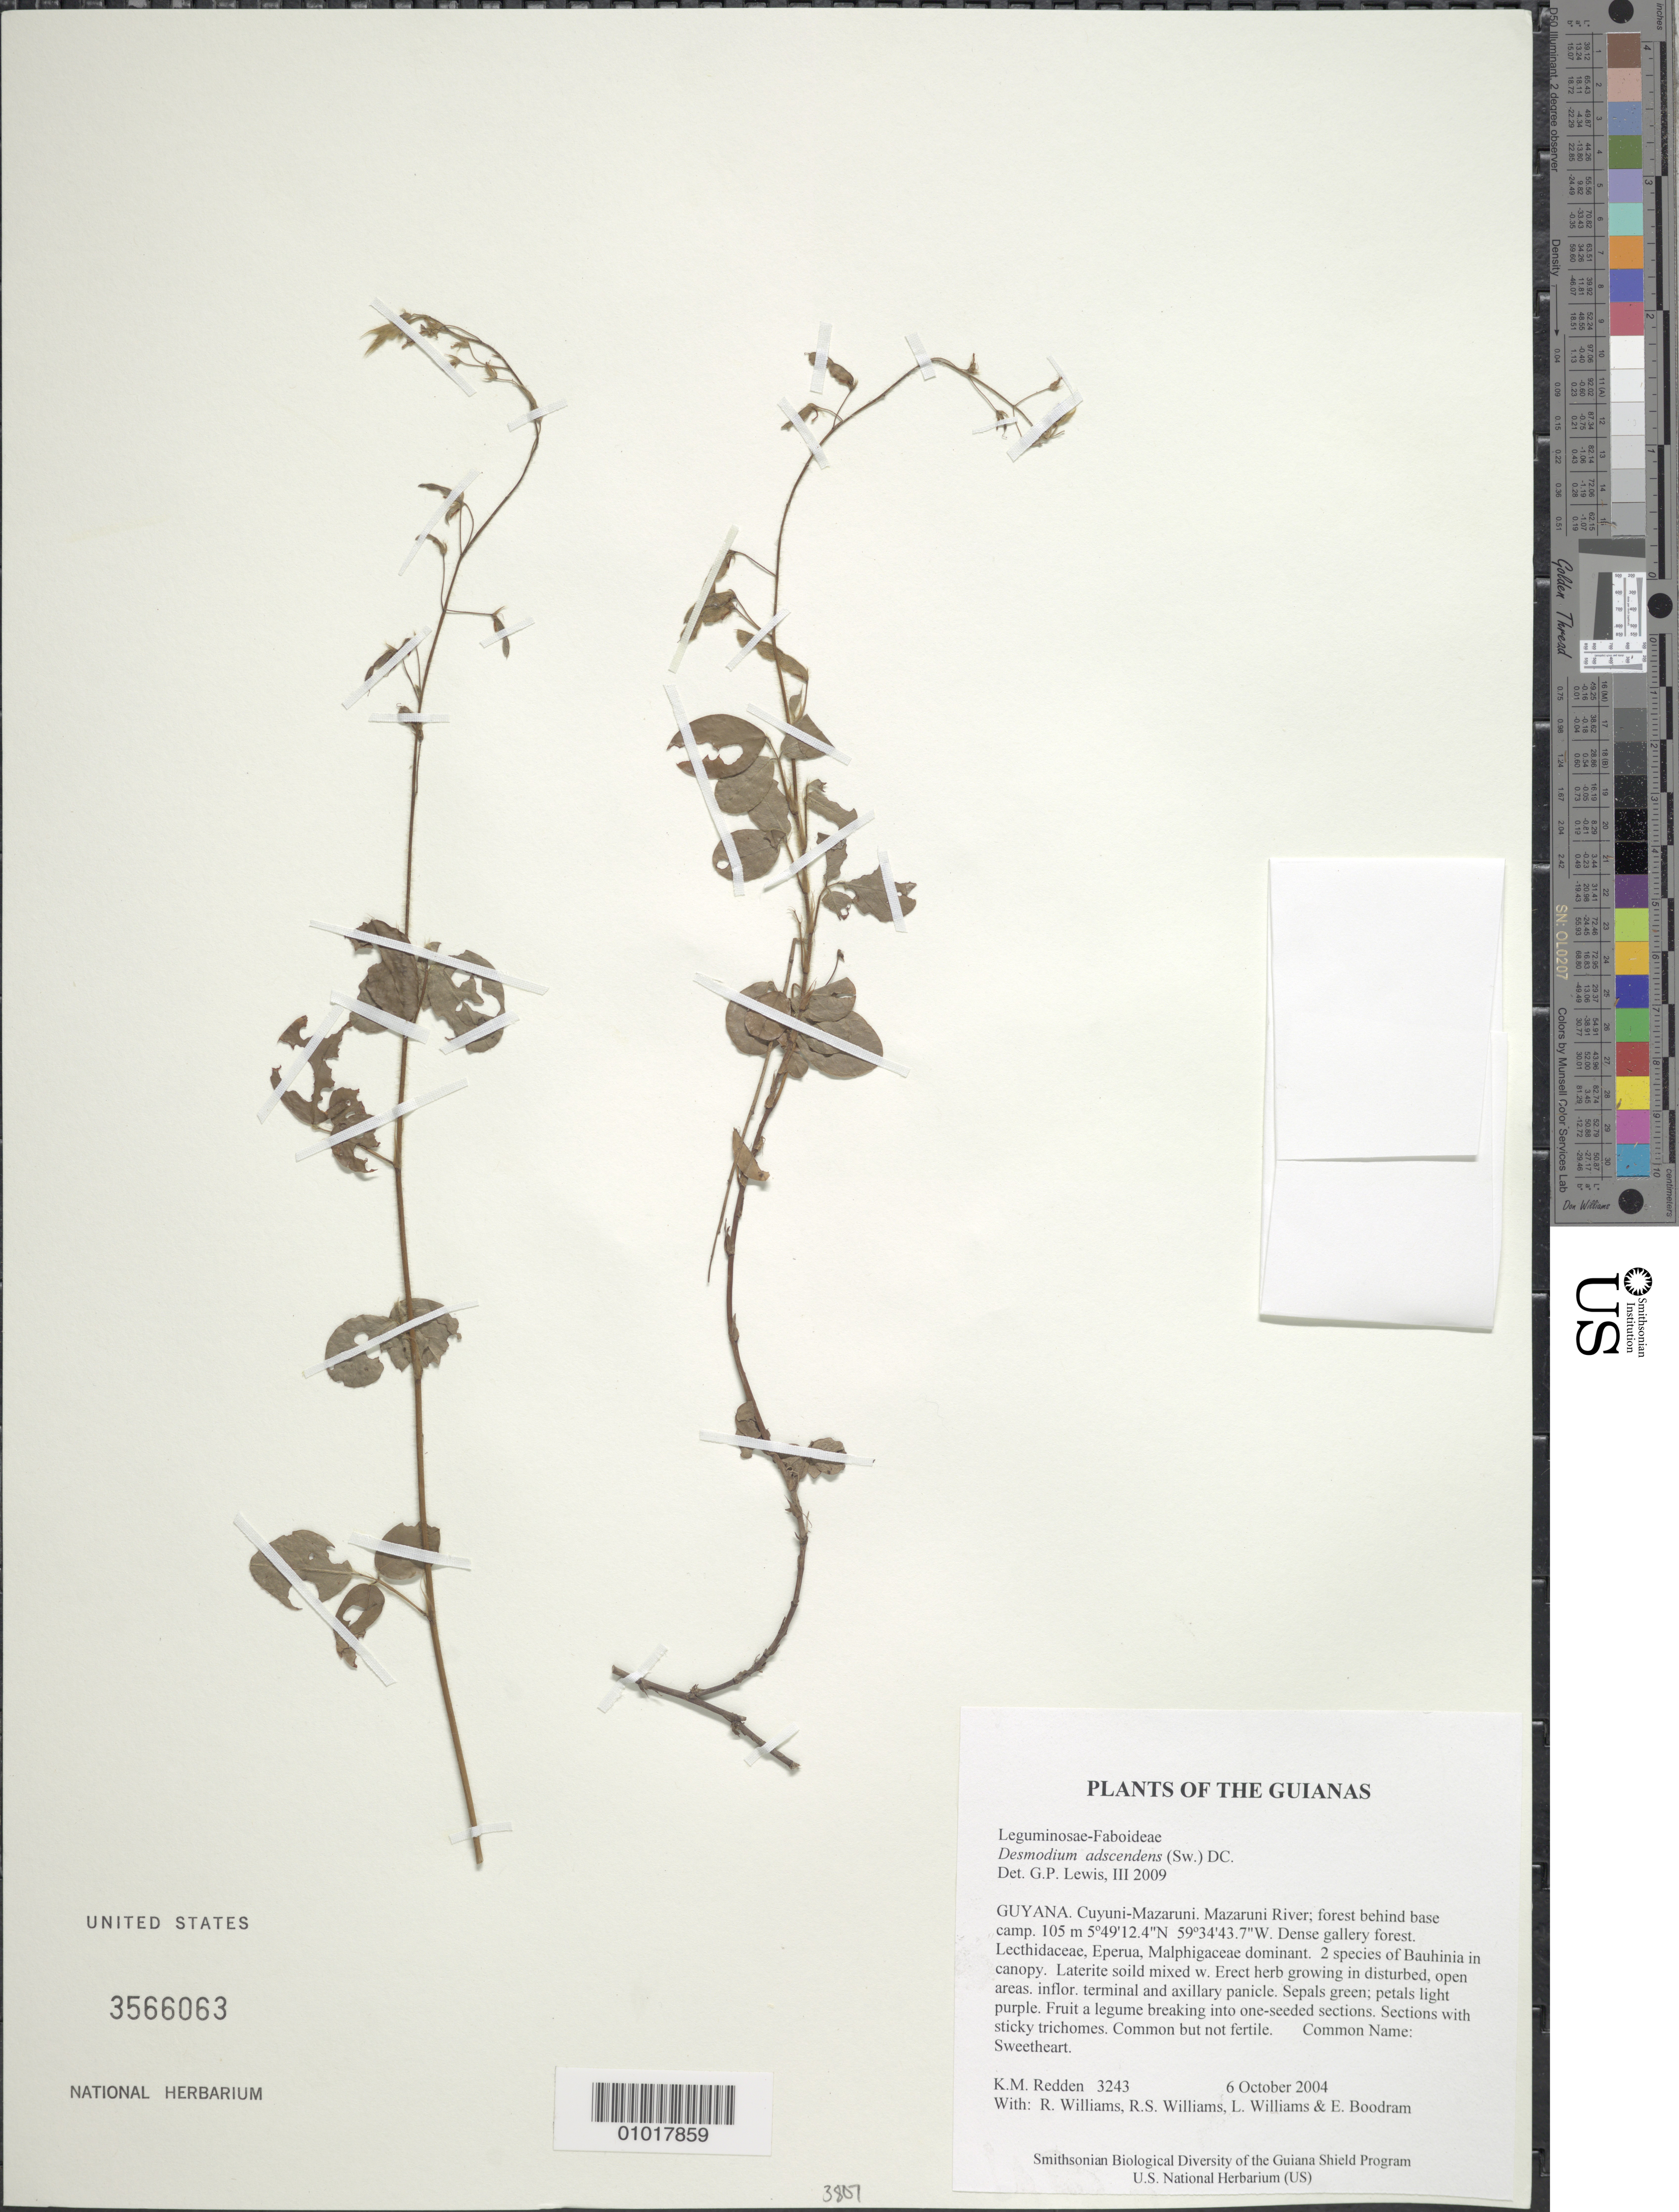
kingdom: Plantae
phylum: Tracheophyta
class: Magnoliopsida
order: Fabales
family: Fabaceae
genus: Grona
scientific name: Grona adscendens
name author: (Sw.) H. Ohashi & K. Ohashi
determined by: Strong, Mark T., (BOT), Smithsonian Institution - National Museum of Natural History (UNITED STATES)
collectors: K. M. Redden, R. Williams, R. S. Williams, L. Williams & E. Boodram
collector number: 3243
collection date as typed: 6 October 2004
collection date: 2004-10-06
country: Guyana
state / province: Cuyuni-Mazaruni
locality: Mazaruni River; forest behind base camp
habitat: Dense gallery forest. Lecthidaceae, Eperua, Malpighiaceae dominant. Two species of Bauhinia in canopy. Laterite mixed soil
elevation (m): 105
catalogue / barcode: US 3566063